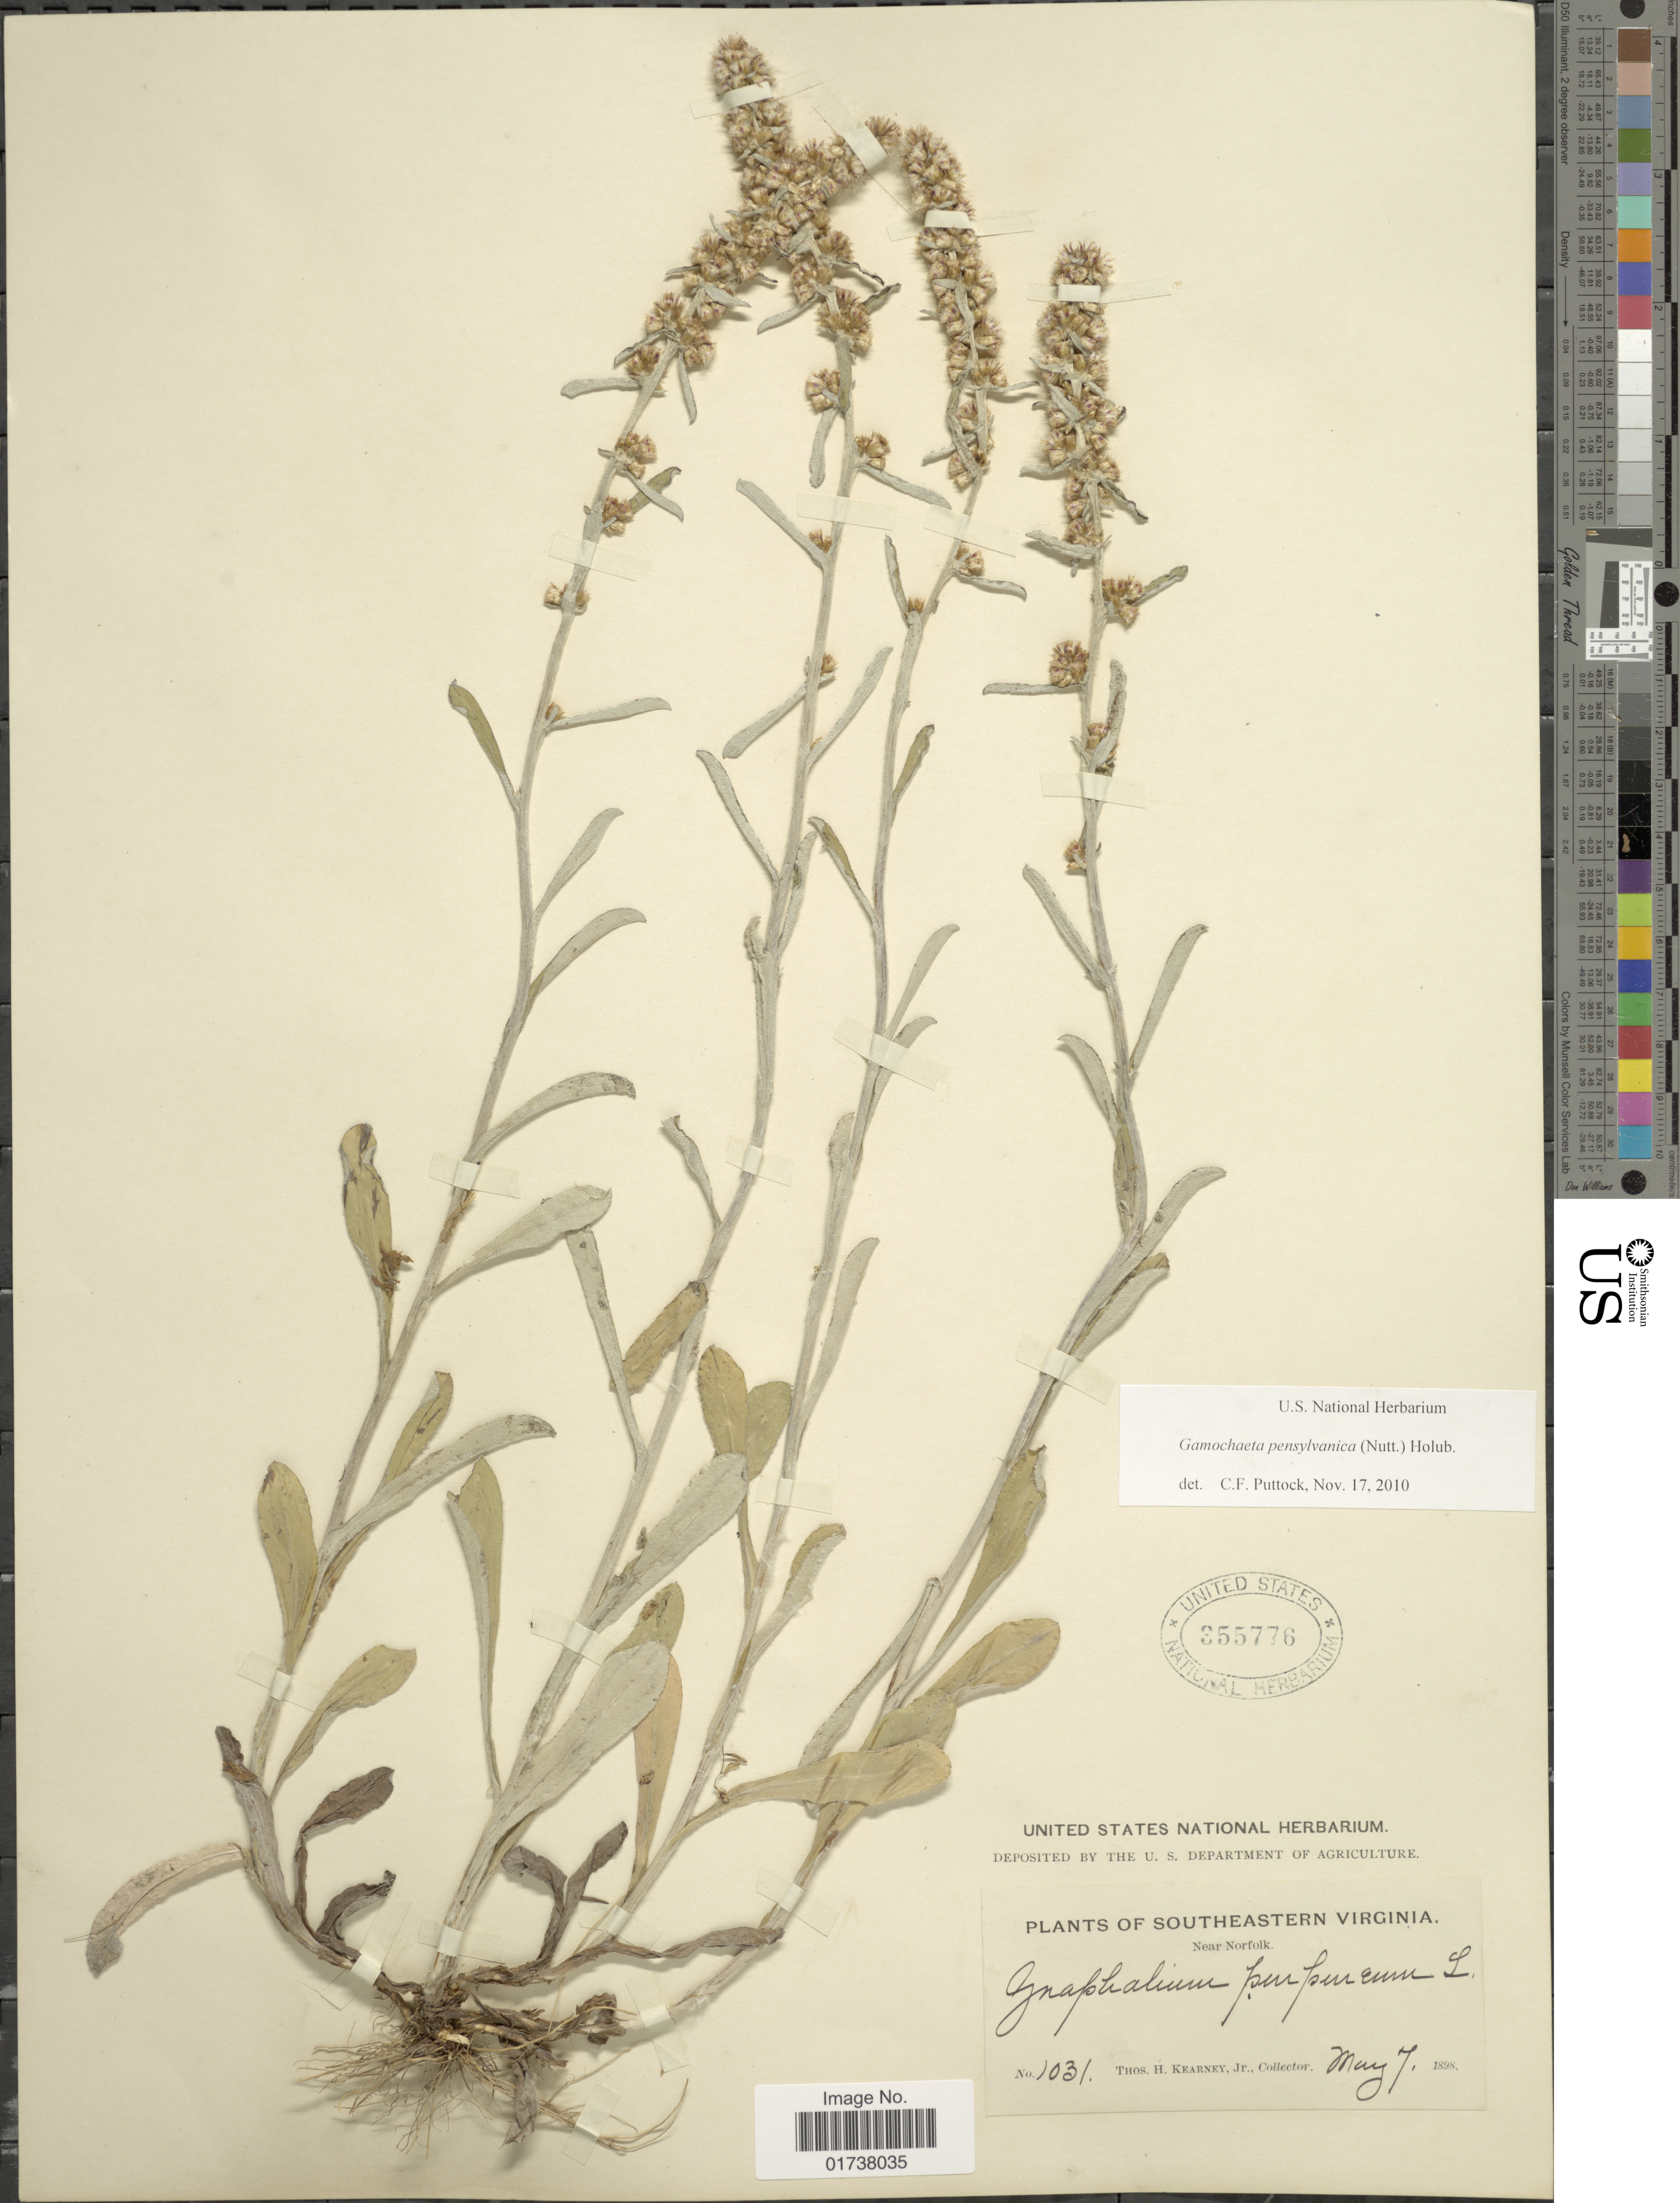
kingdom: Plantae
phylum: Tracheophyta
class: Magnoliopsida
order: Asterales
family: Asteraceae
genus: Gamochaeta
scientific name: Gamochaeta ustulata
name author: (Nutt.) Holub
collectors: T. H. Kearney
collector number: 1031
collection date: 1898-05-07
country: United States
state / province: Virginia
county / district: City of Norfolk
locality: Southeastern Virginia, Near Norfolk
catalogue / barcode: US 355776